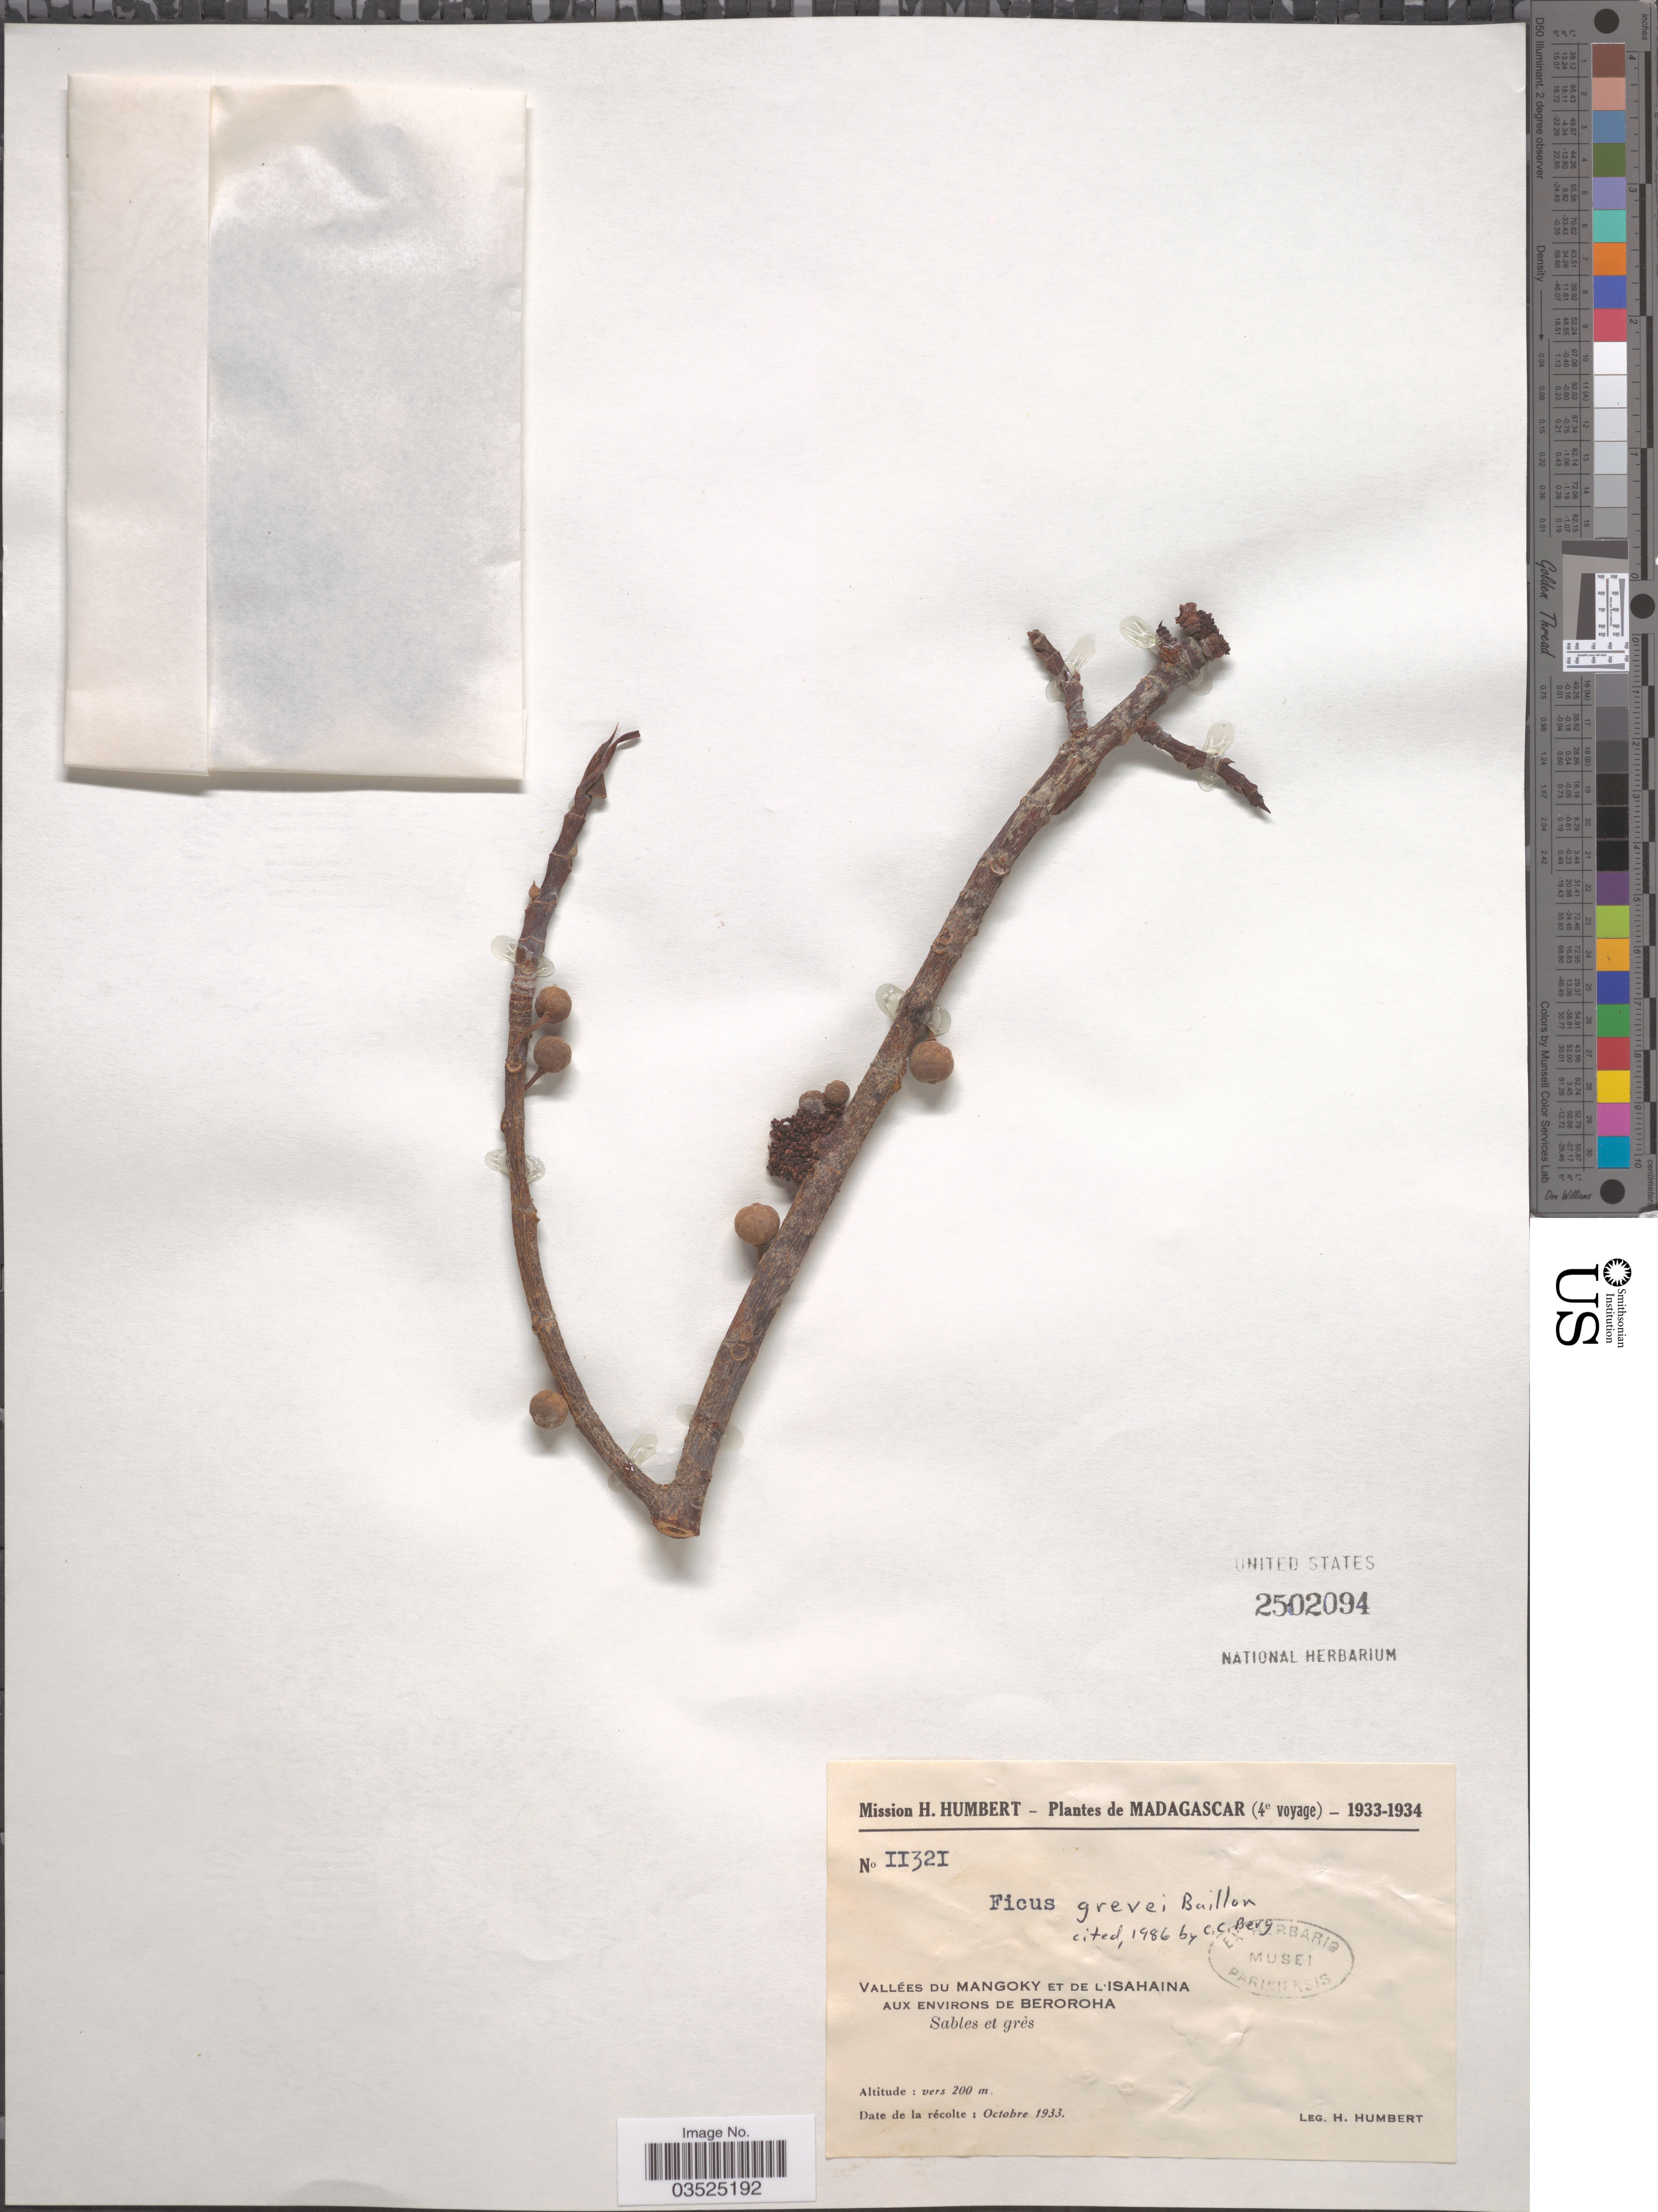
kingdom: Plantae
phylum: Tracheophyta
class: Magnoliopsida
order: Rosales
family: Moraceae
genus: Ficus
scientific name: Ficus grevei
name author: Baill.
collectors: H. Humbert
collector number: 11321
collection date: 1933-10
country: Madagascar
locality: Vallées du Mangoky et de l'Isahaina aux environs de Beroroha.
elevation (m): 200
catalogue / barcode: US 2502094